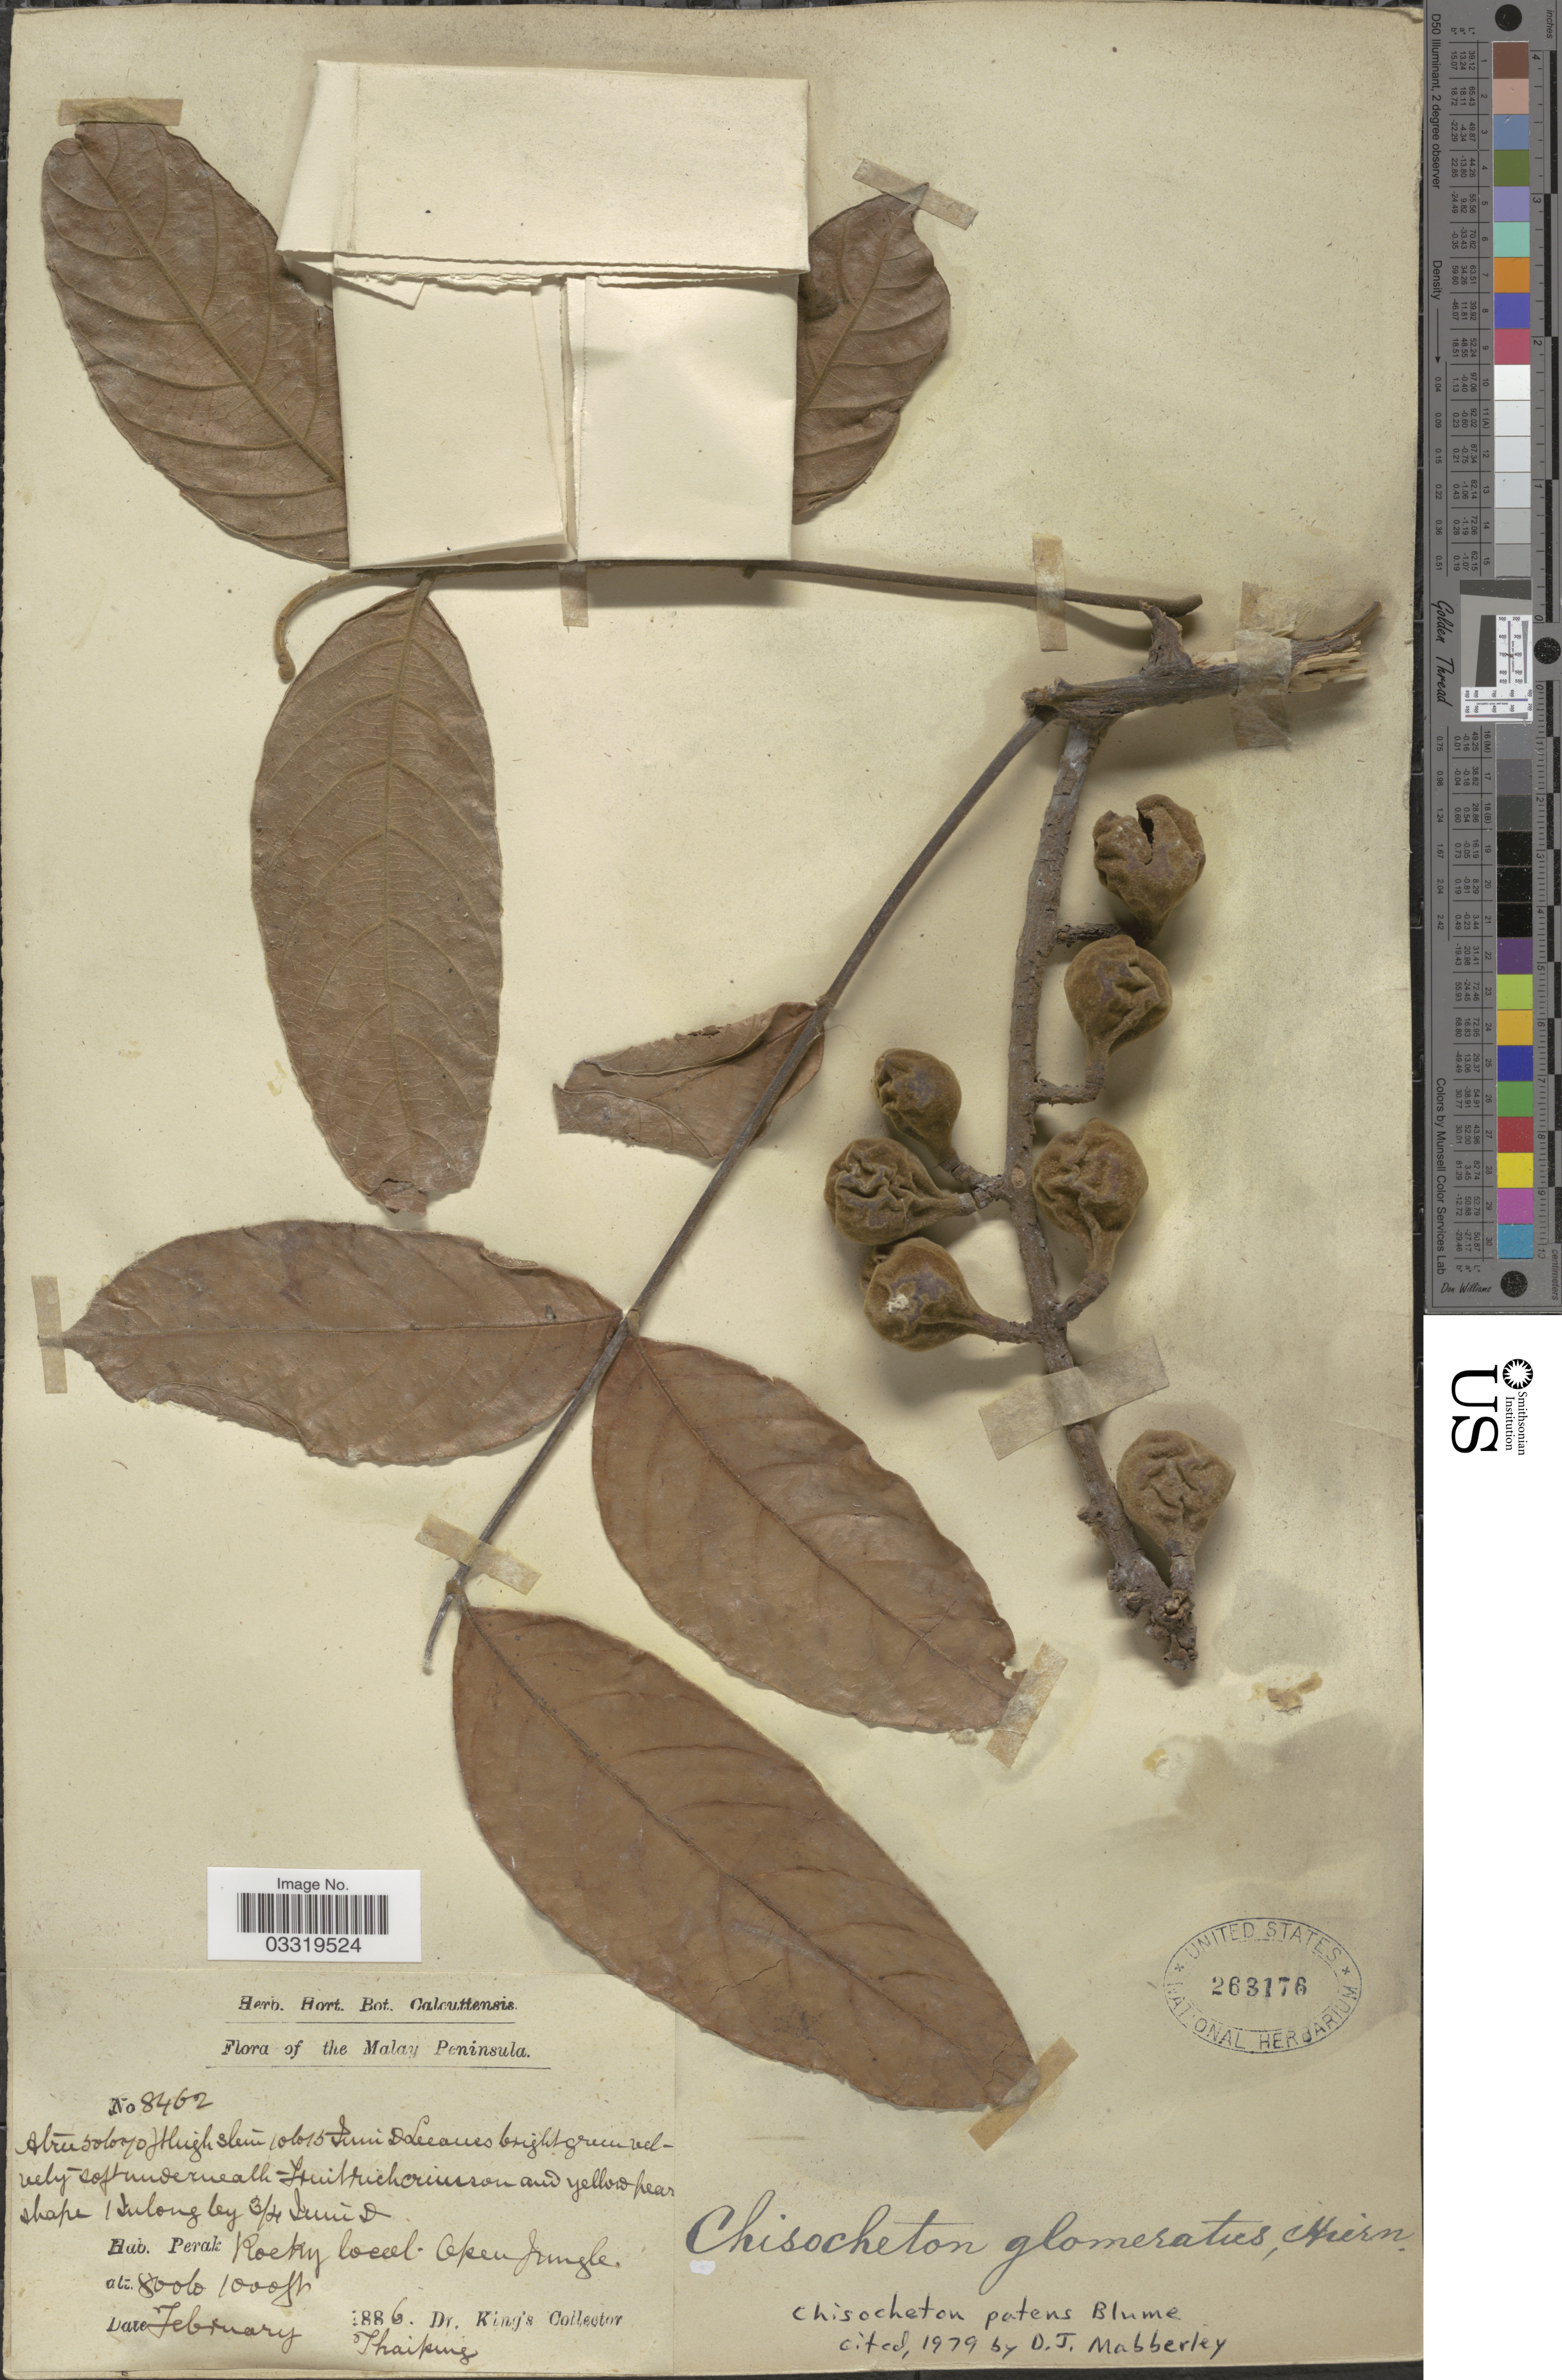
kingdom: Plantae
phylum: Tracheophyta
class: Magnoliopsida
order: Sapindales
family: Meliaceae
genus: Chisocheton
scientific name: Chisocheton patens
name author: Blume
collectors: Dr. King's collector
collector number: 8462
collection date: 1886-02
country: Malaysia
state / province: Perak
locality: Malay Peninsula, Perak, Rocky local open jungle, Thaiping.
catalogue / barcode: US 263176